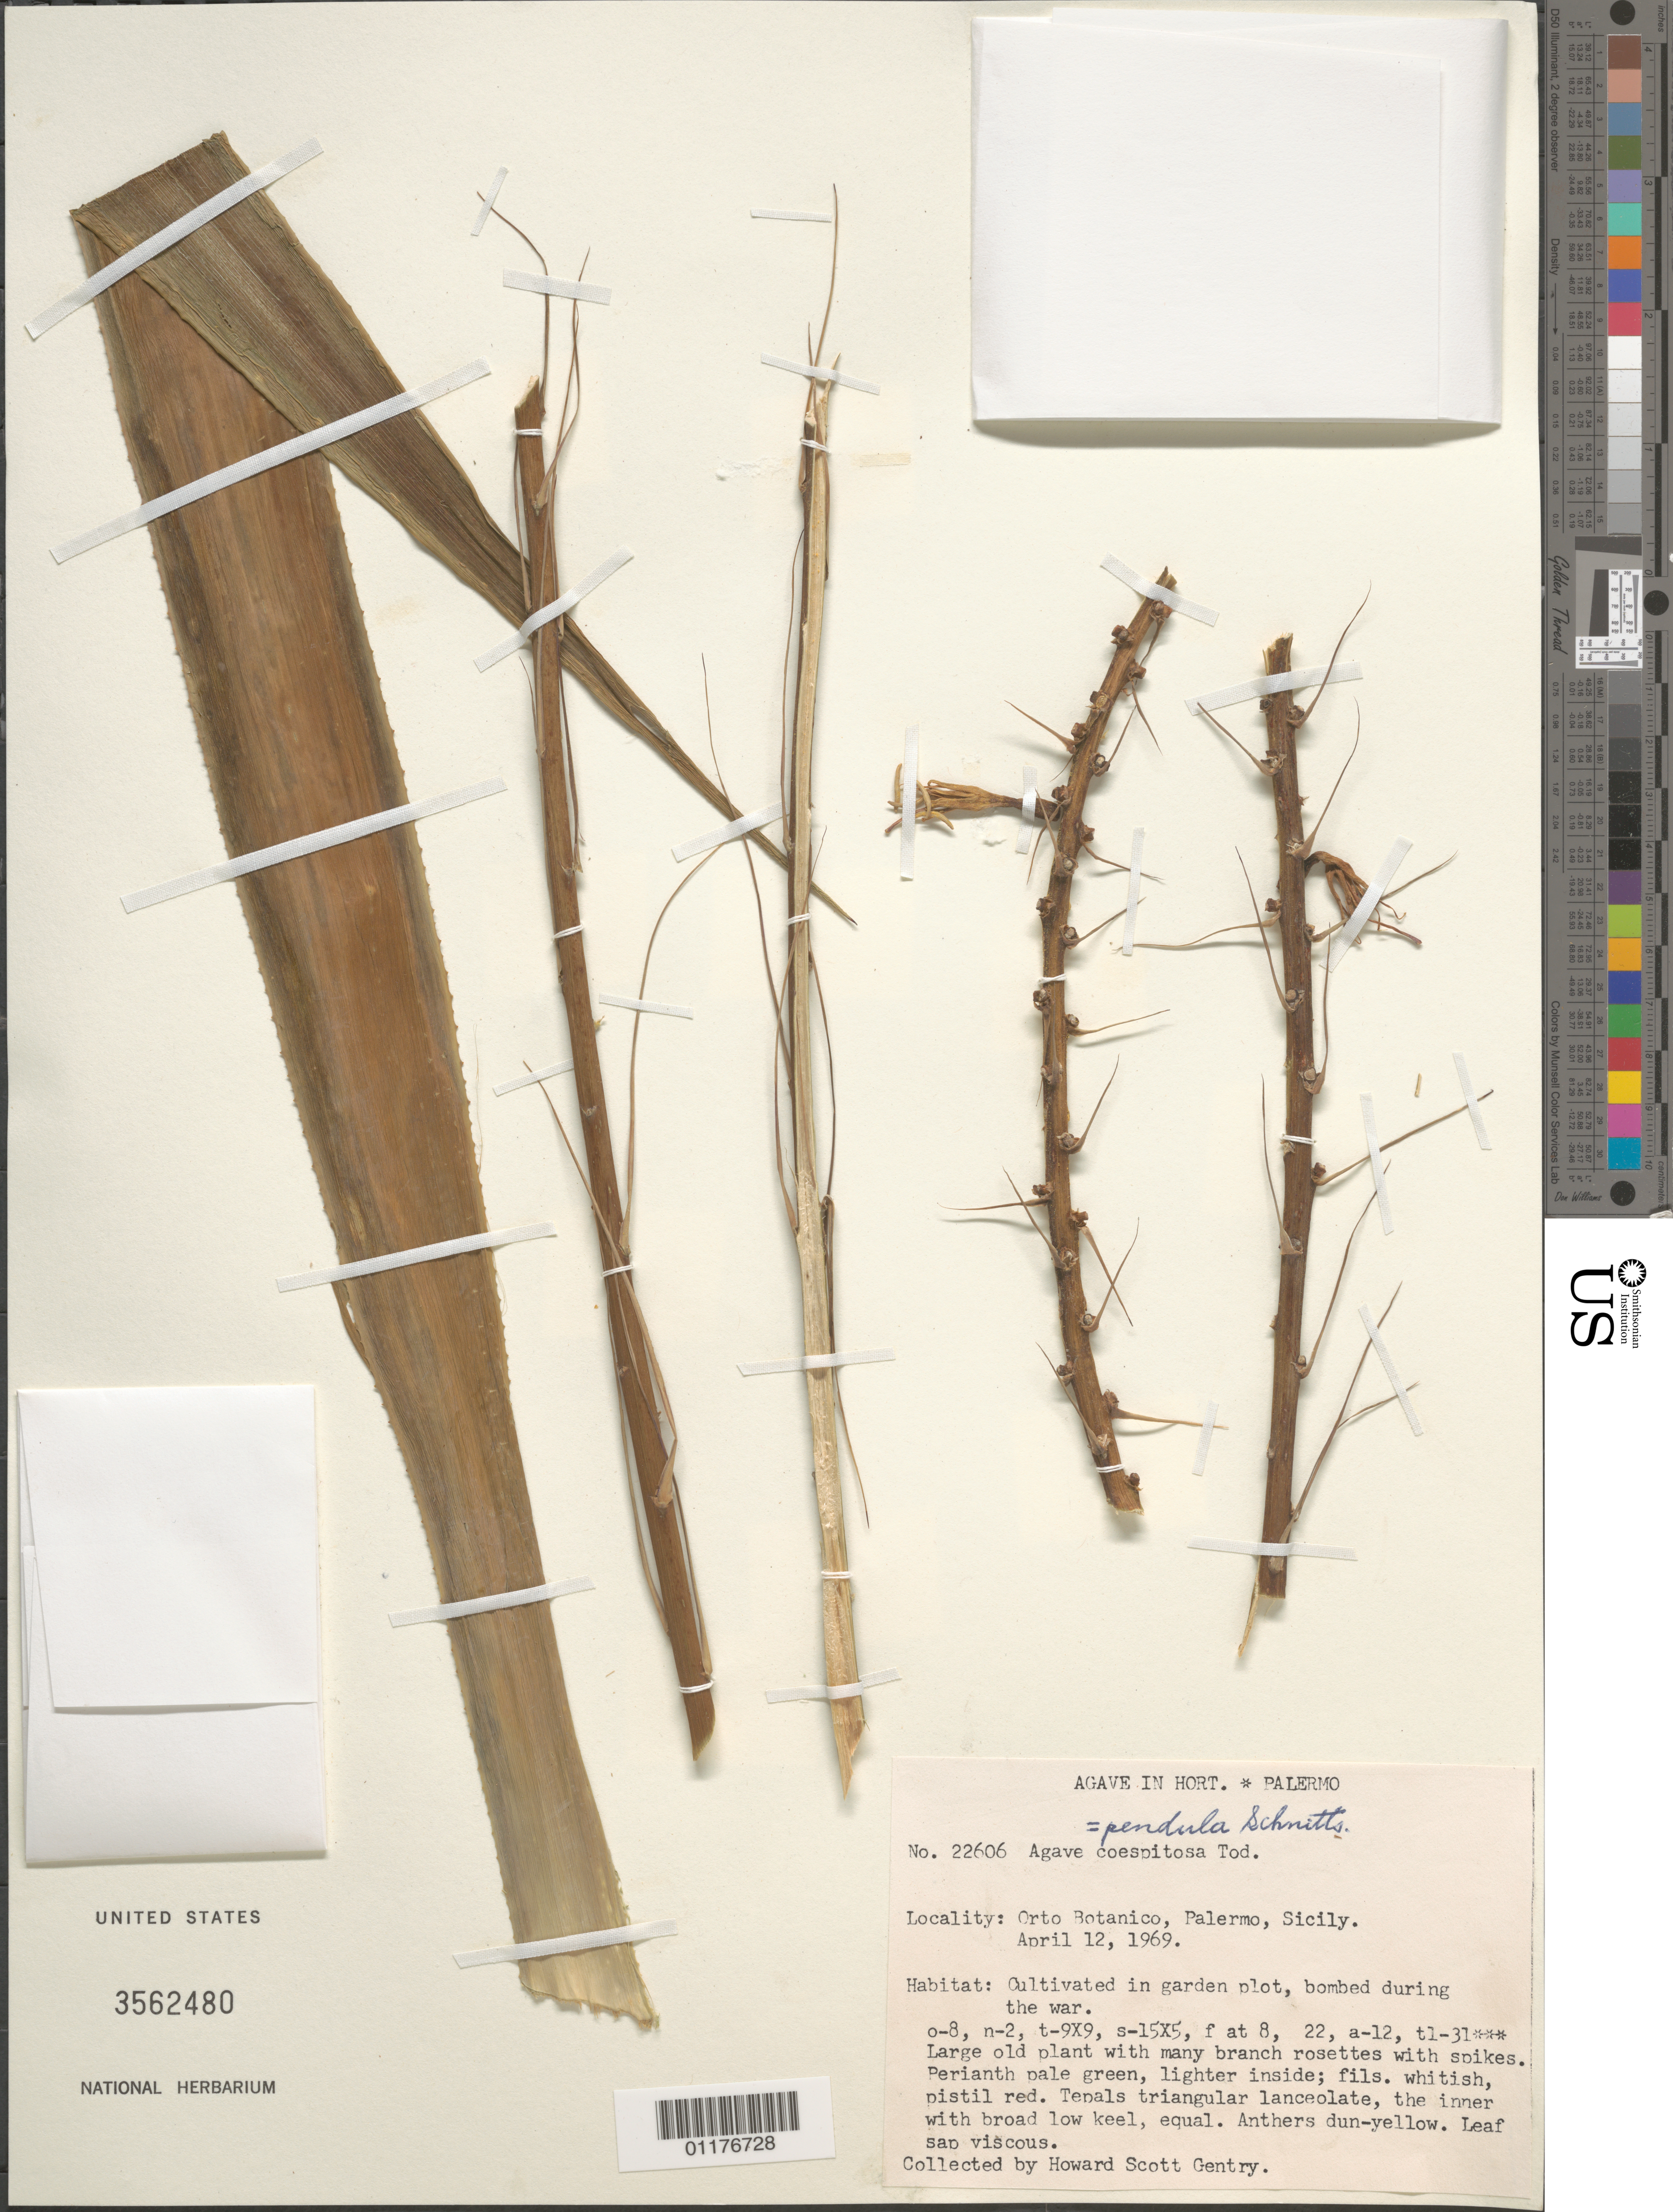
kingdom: Plantae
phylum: Tracheophyta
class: Liliopsida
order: Asparagales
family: Asparagaceae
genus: Agave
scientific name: Agave pendula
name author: Schnittsp.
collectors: H. S. Gentry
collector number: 22606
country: Italy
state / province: Siciliana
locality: Orto Botanico, Palermo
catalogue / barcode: US 3562480